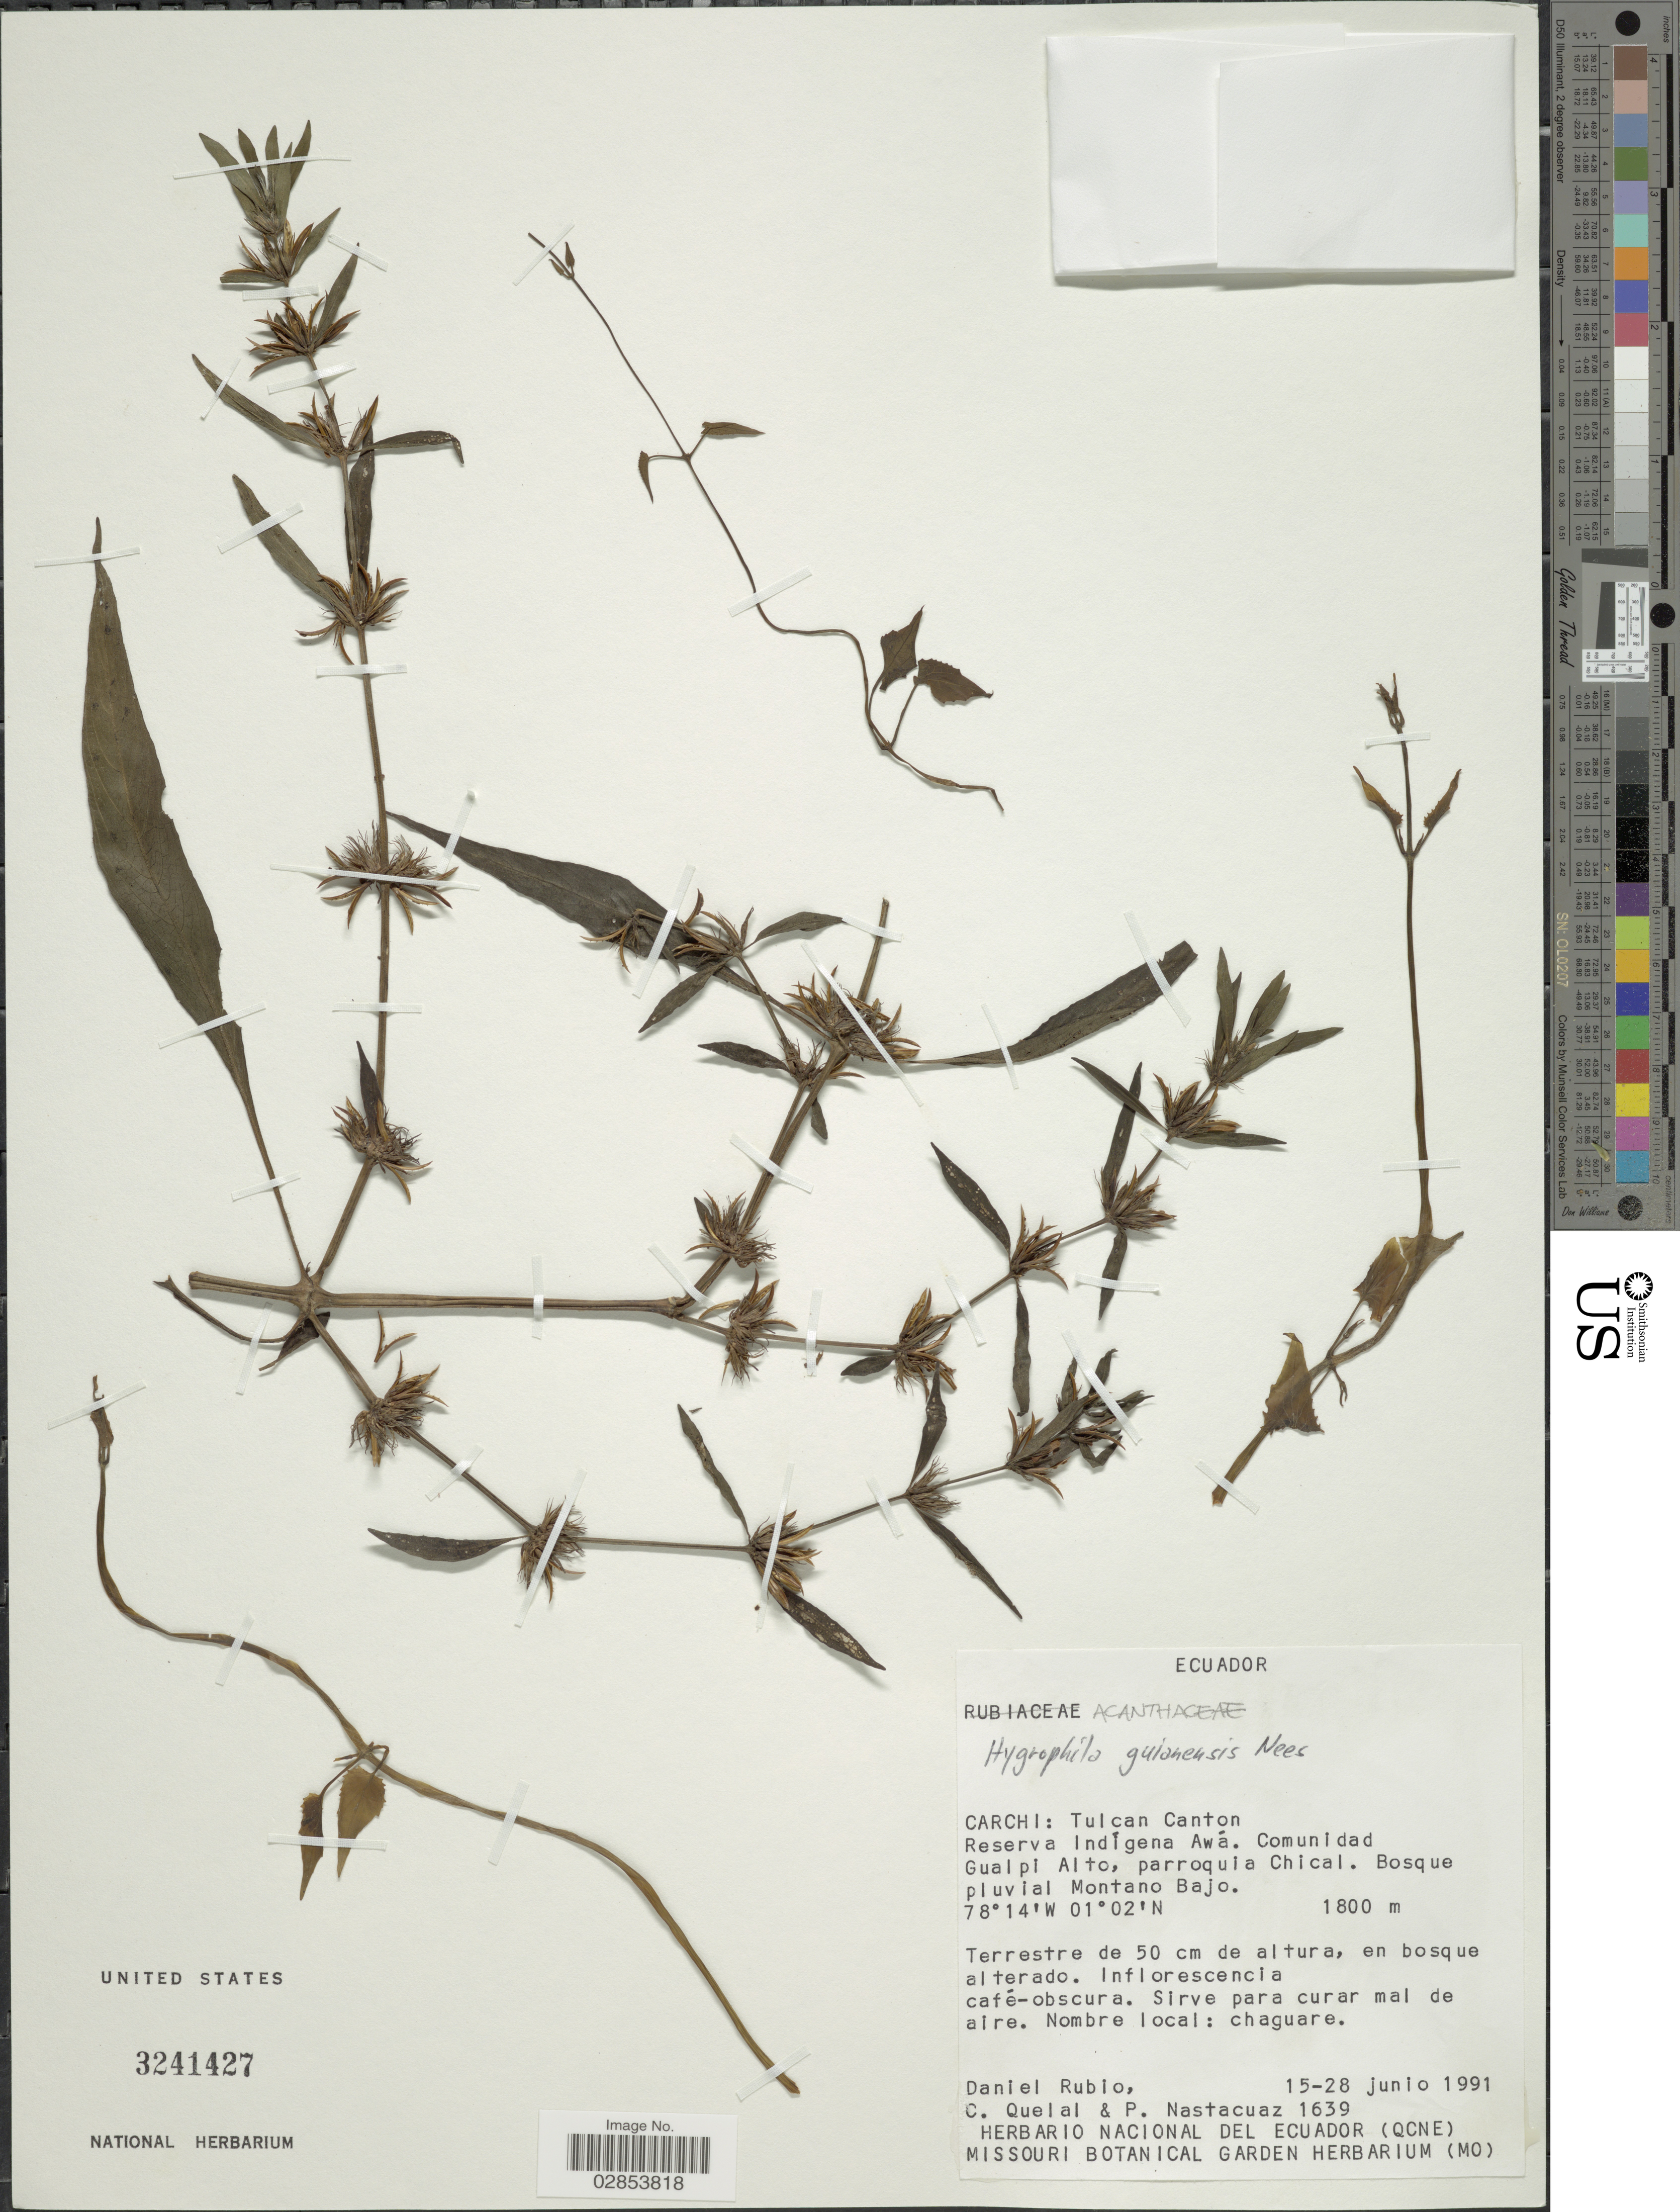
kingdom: Plantae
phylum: Tracheophyta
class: Magnoliopsida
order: Lamiales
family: Acanthaceae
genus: Hygrophila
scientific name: Hygrophila costata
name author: Nees & T. Nees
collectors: D. Rubio, C. Quelal & P. Nastacuaz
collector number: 1639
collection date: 1991-06-15/1991-06-28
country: Ecuador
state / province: Carchi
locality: Tulcan Canton, Reserva Indígena Awá. Comunidad Gualpi Alto, parroquia Chical. Bosque pluvial Montano Bajo.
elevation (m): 1800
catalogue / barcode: US 3241427